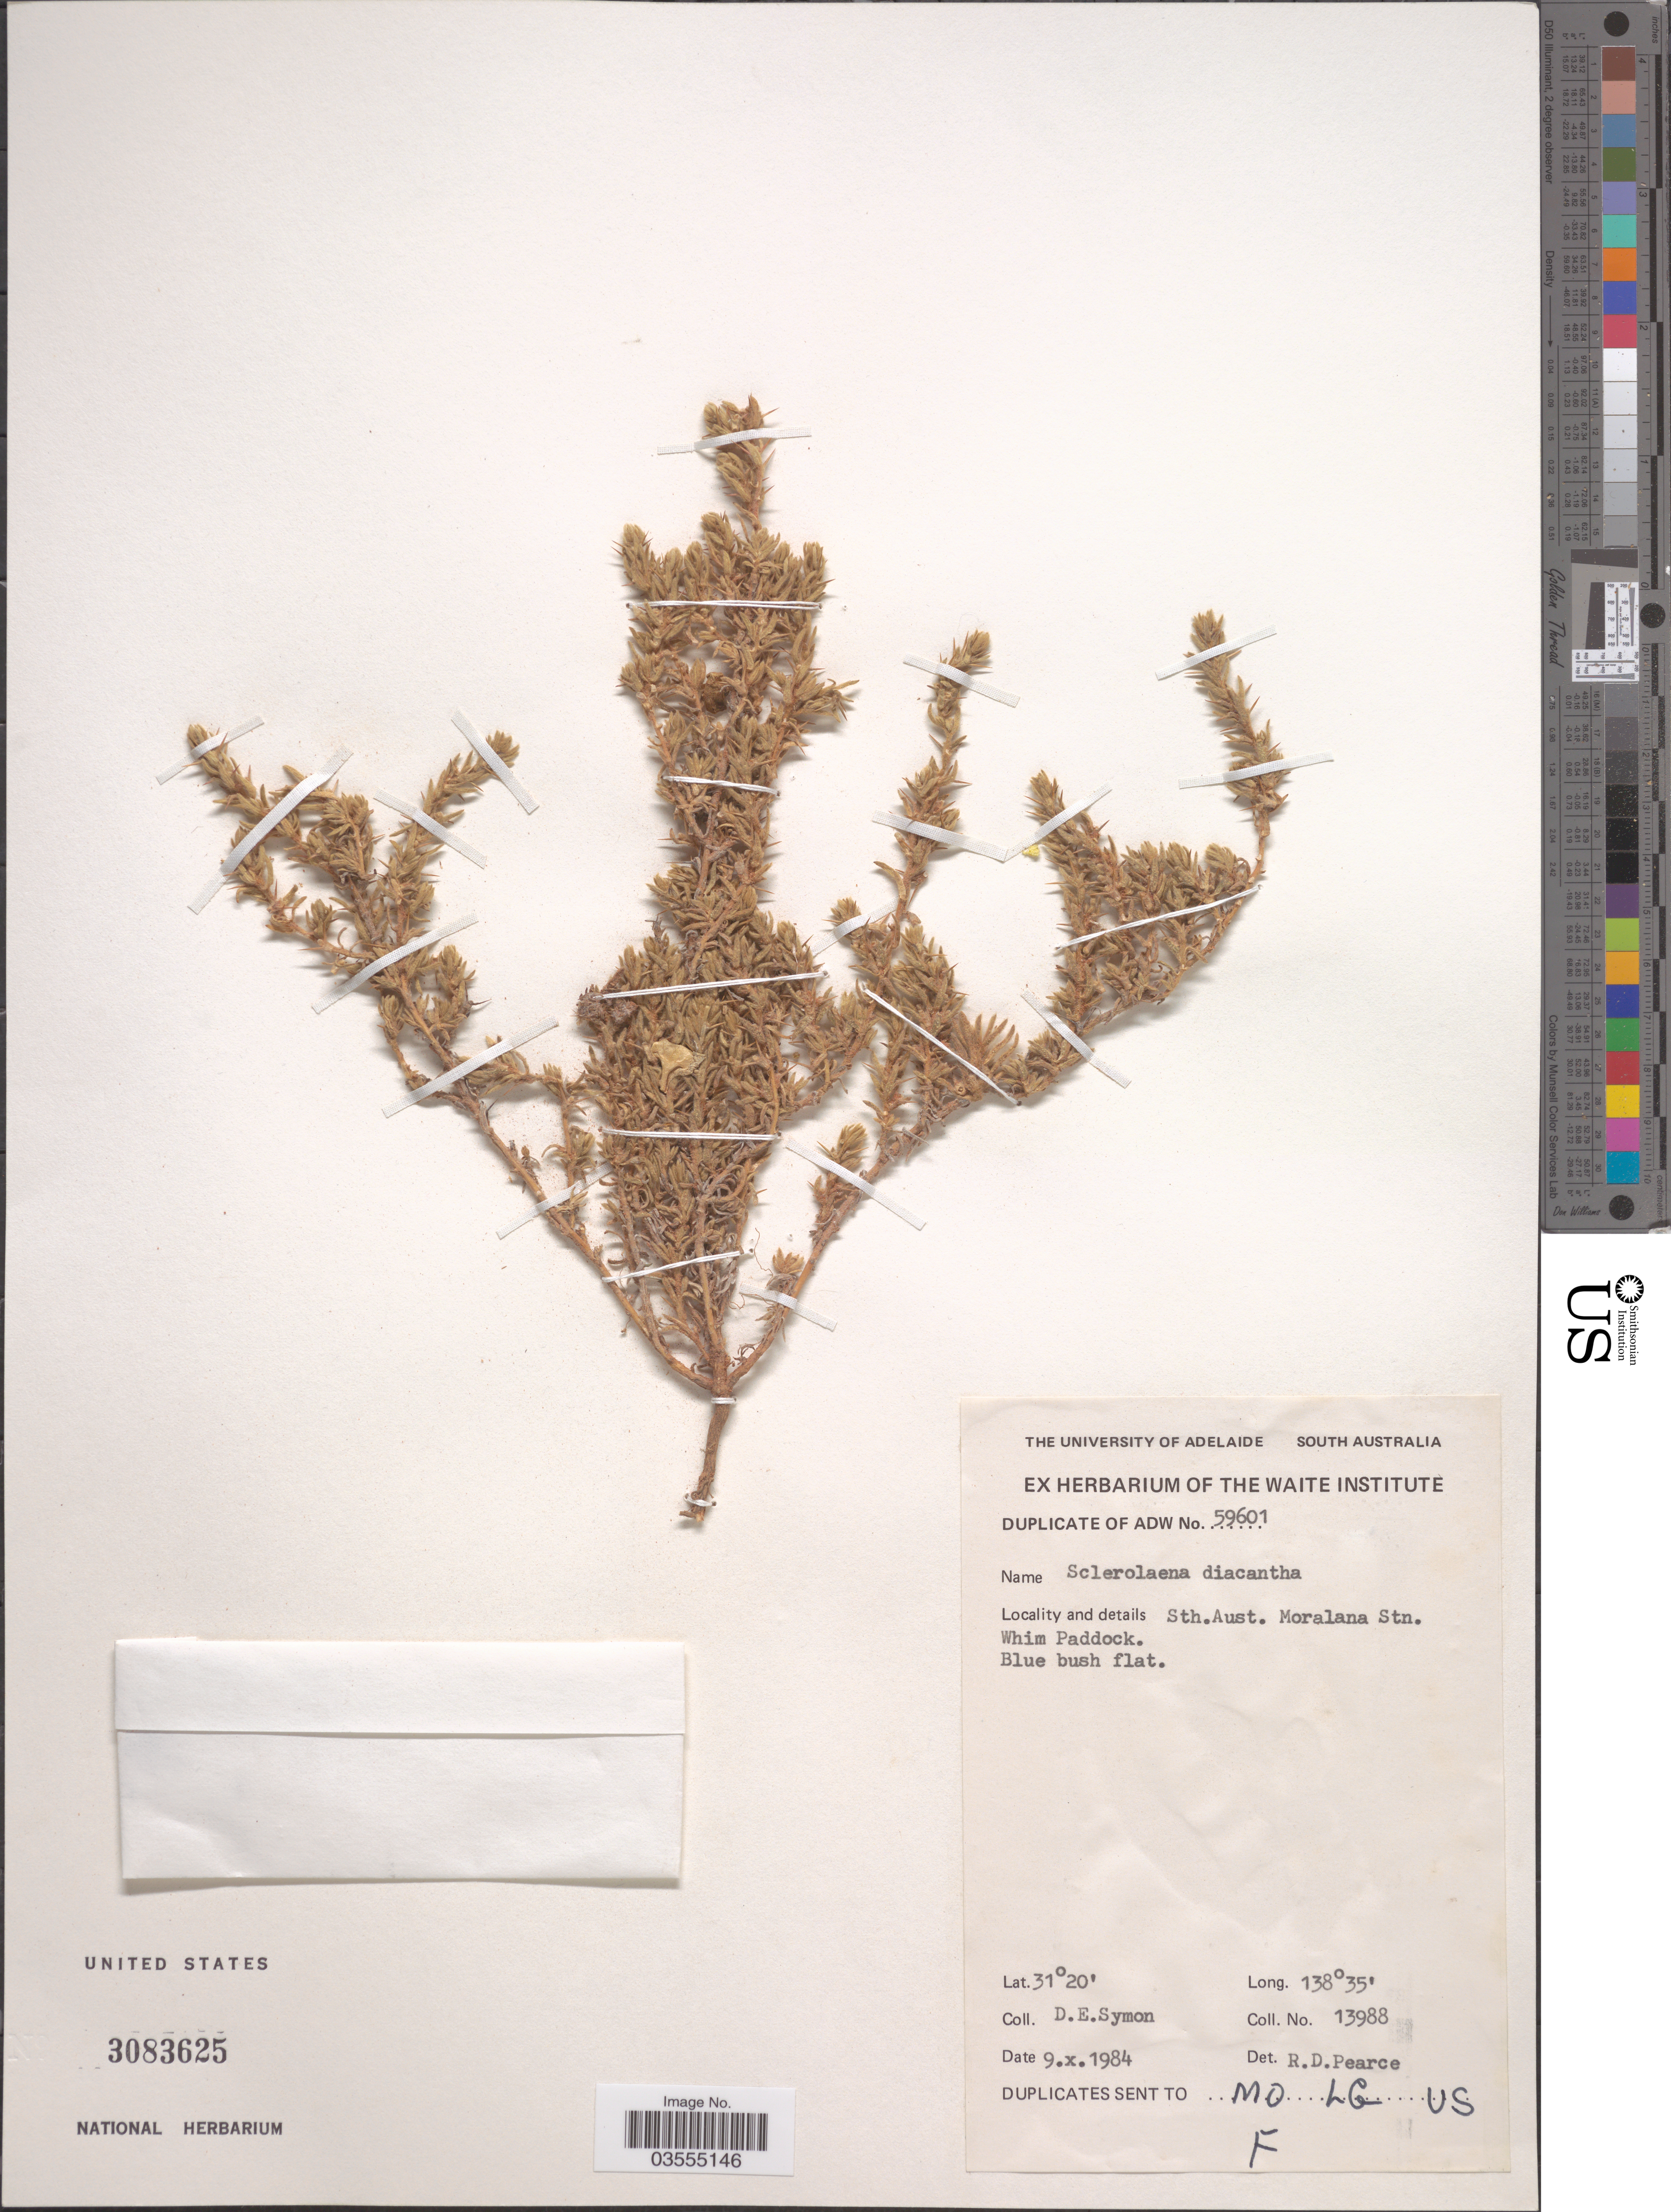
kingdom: Plantae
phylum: Tracheophyta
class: Magnoliopsida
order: Caryophyllales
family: Amaranthaceae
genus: Sclerolaena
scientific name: Sclerolaena diacantha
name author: (Nees) Benth.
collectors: D. Symon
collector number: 13988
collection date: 1984-10-09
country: Australia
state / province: South Australia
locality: Moralana Stn. Whim Paddock.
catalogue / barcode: US 3083625